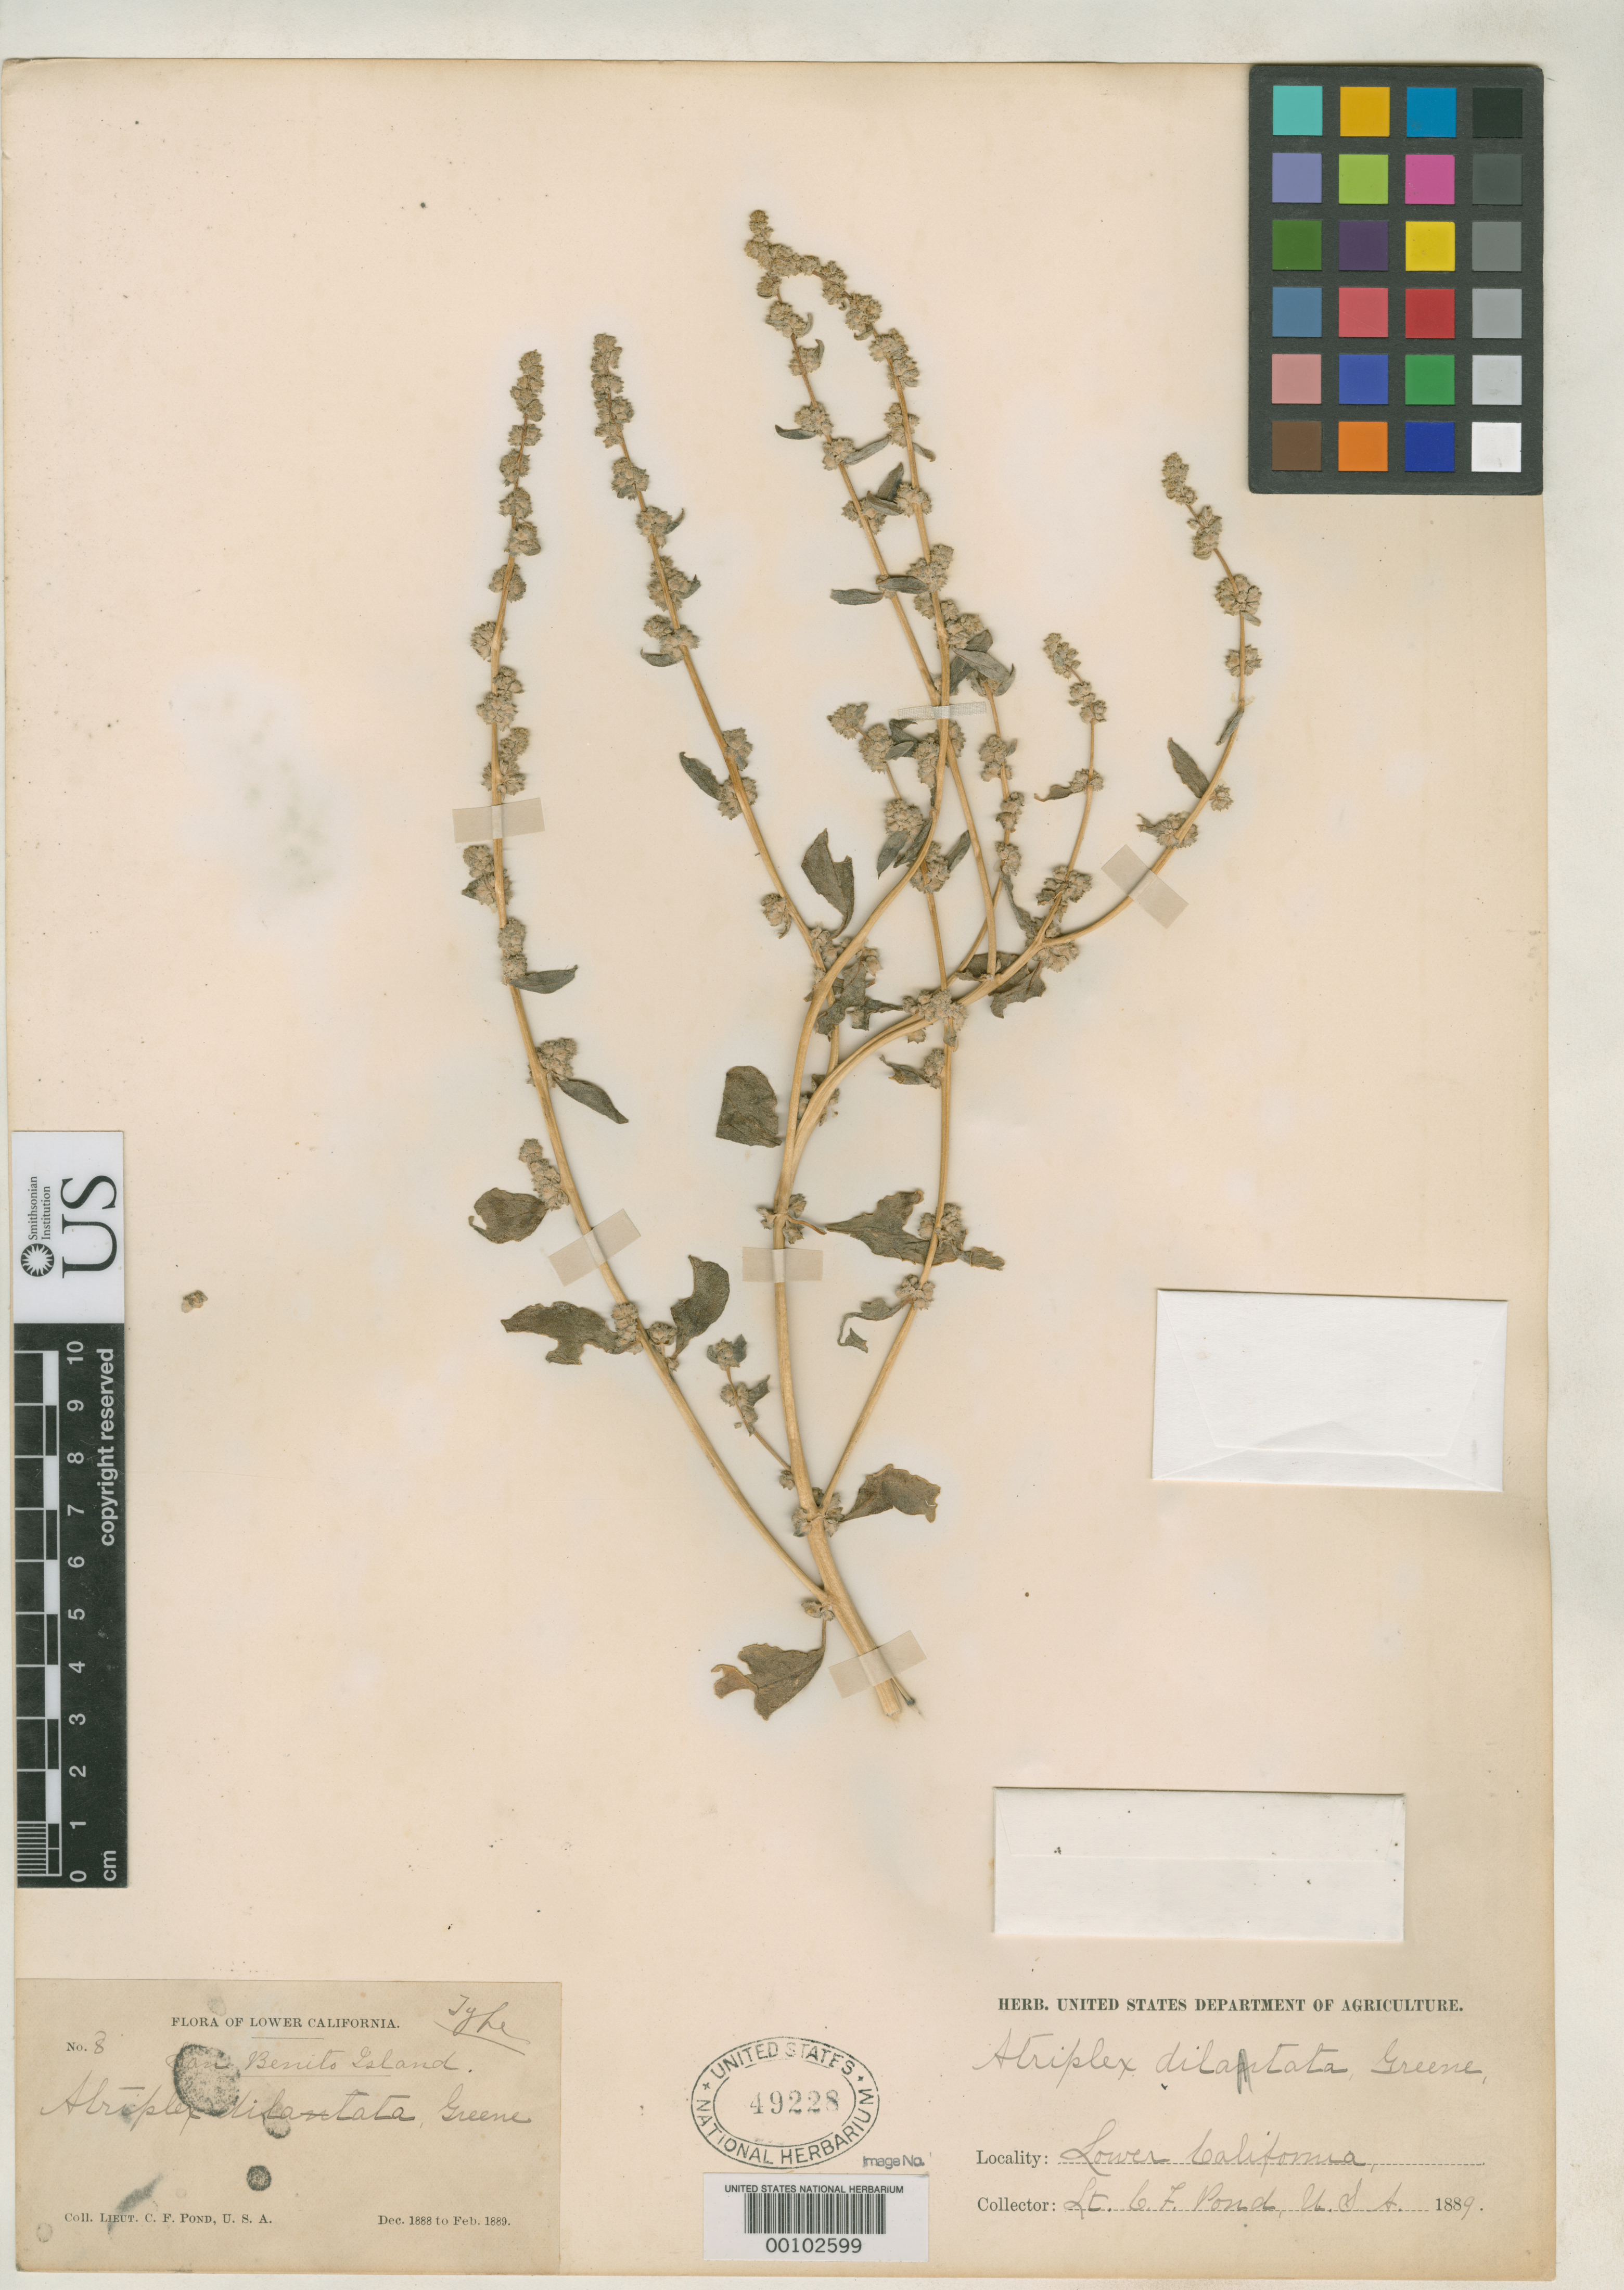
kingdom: Plantae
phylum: Tracheophyta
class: Magnoliopsida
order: Caryophyllales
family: Amaranthaceae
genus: Atriplex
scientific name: Atriplex dilatata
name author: Greene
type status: Type Collection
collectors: C. Pond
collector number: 8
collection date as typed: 1888 to -- --- 1889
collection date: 1888/1889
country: Mexico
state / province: Baja California Norte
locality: San Benito Islands.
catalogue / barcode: US 49228